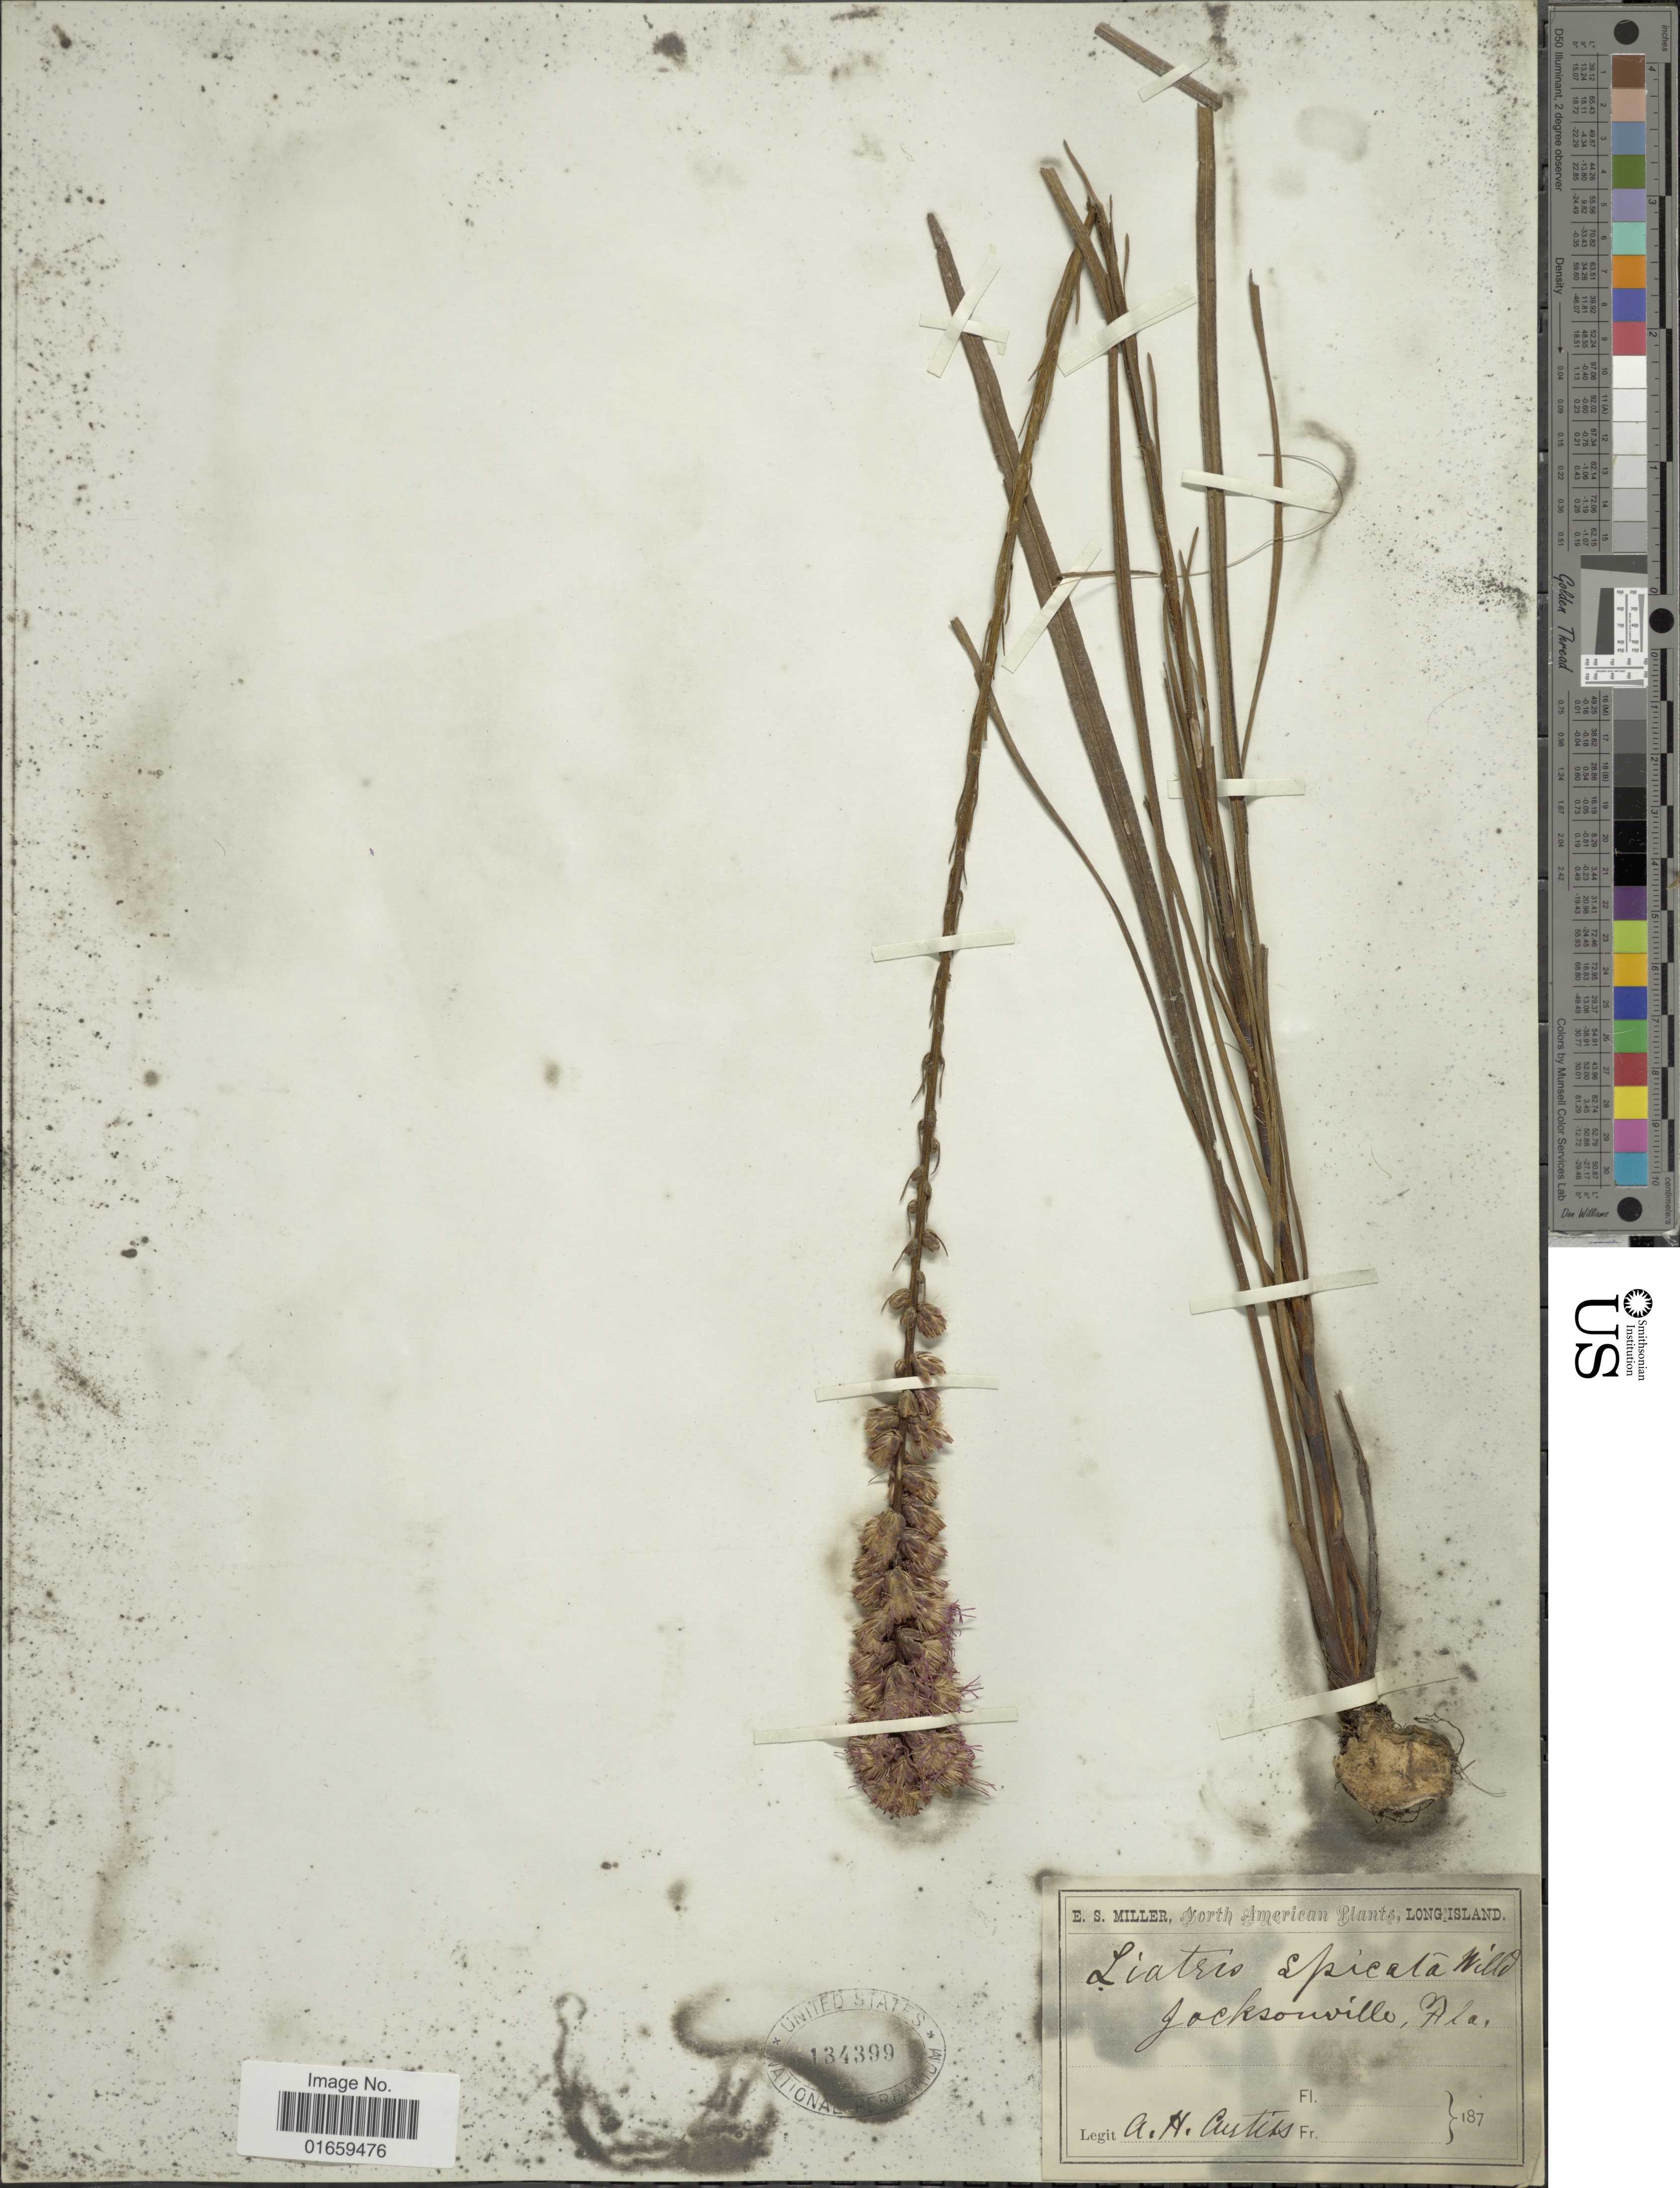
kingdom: Plantae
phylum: Tracheophyta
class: Magnoliopsida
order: Asterales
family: Asteraceae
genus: Liatris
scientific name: Liatris spicata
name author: (L.) Willd.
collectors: A. H. Curtiss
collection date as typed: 187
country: United States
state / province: Florida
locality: Jacksonville, Fla.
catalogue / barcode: US 134399